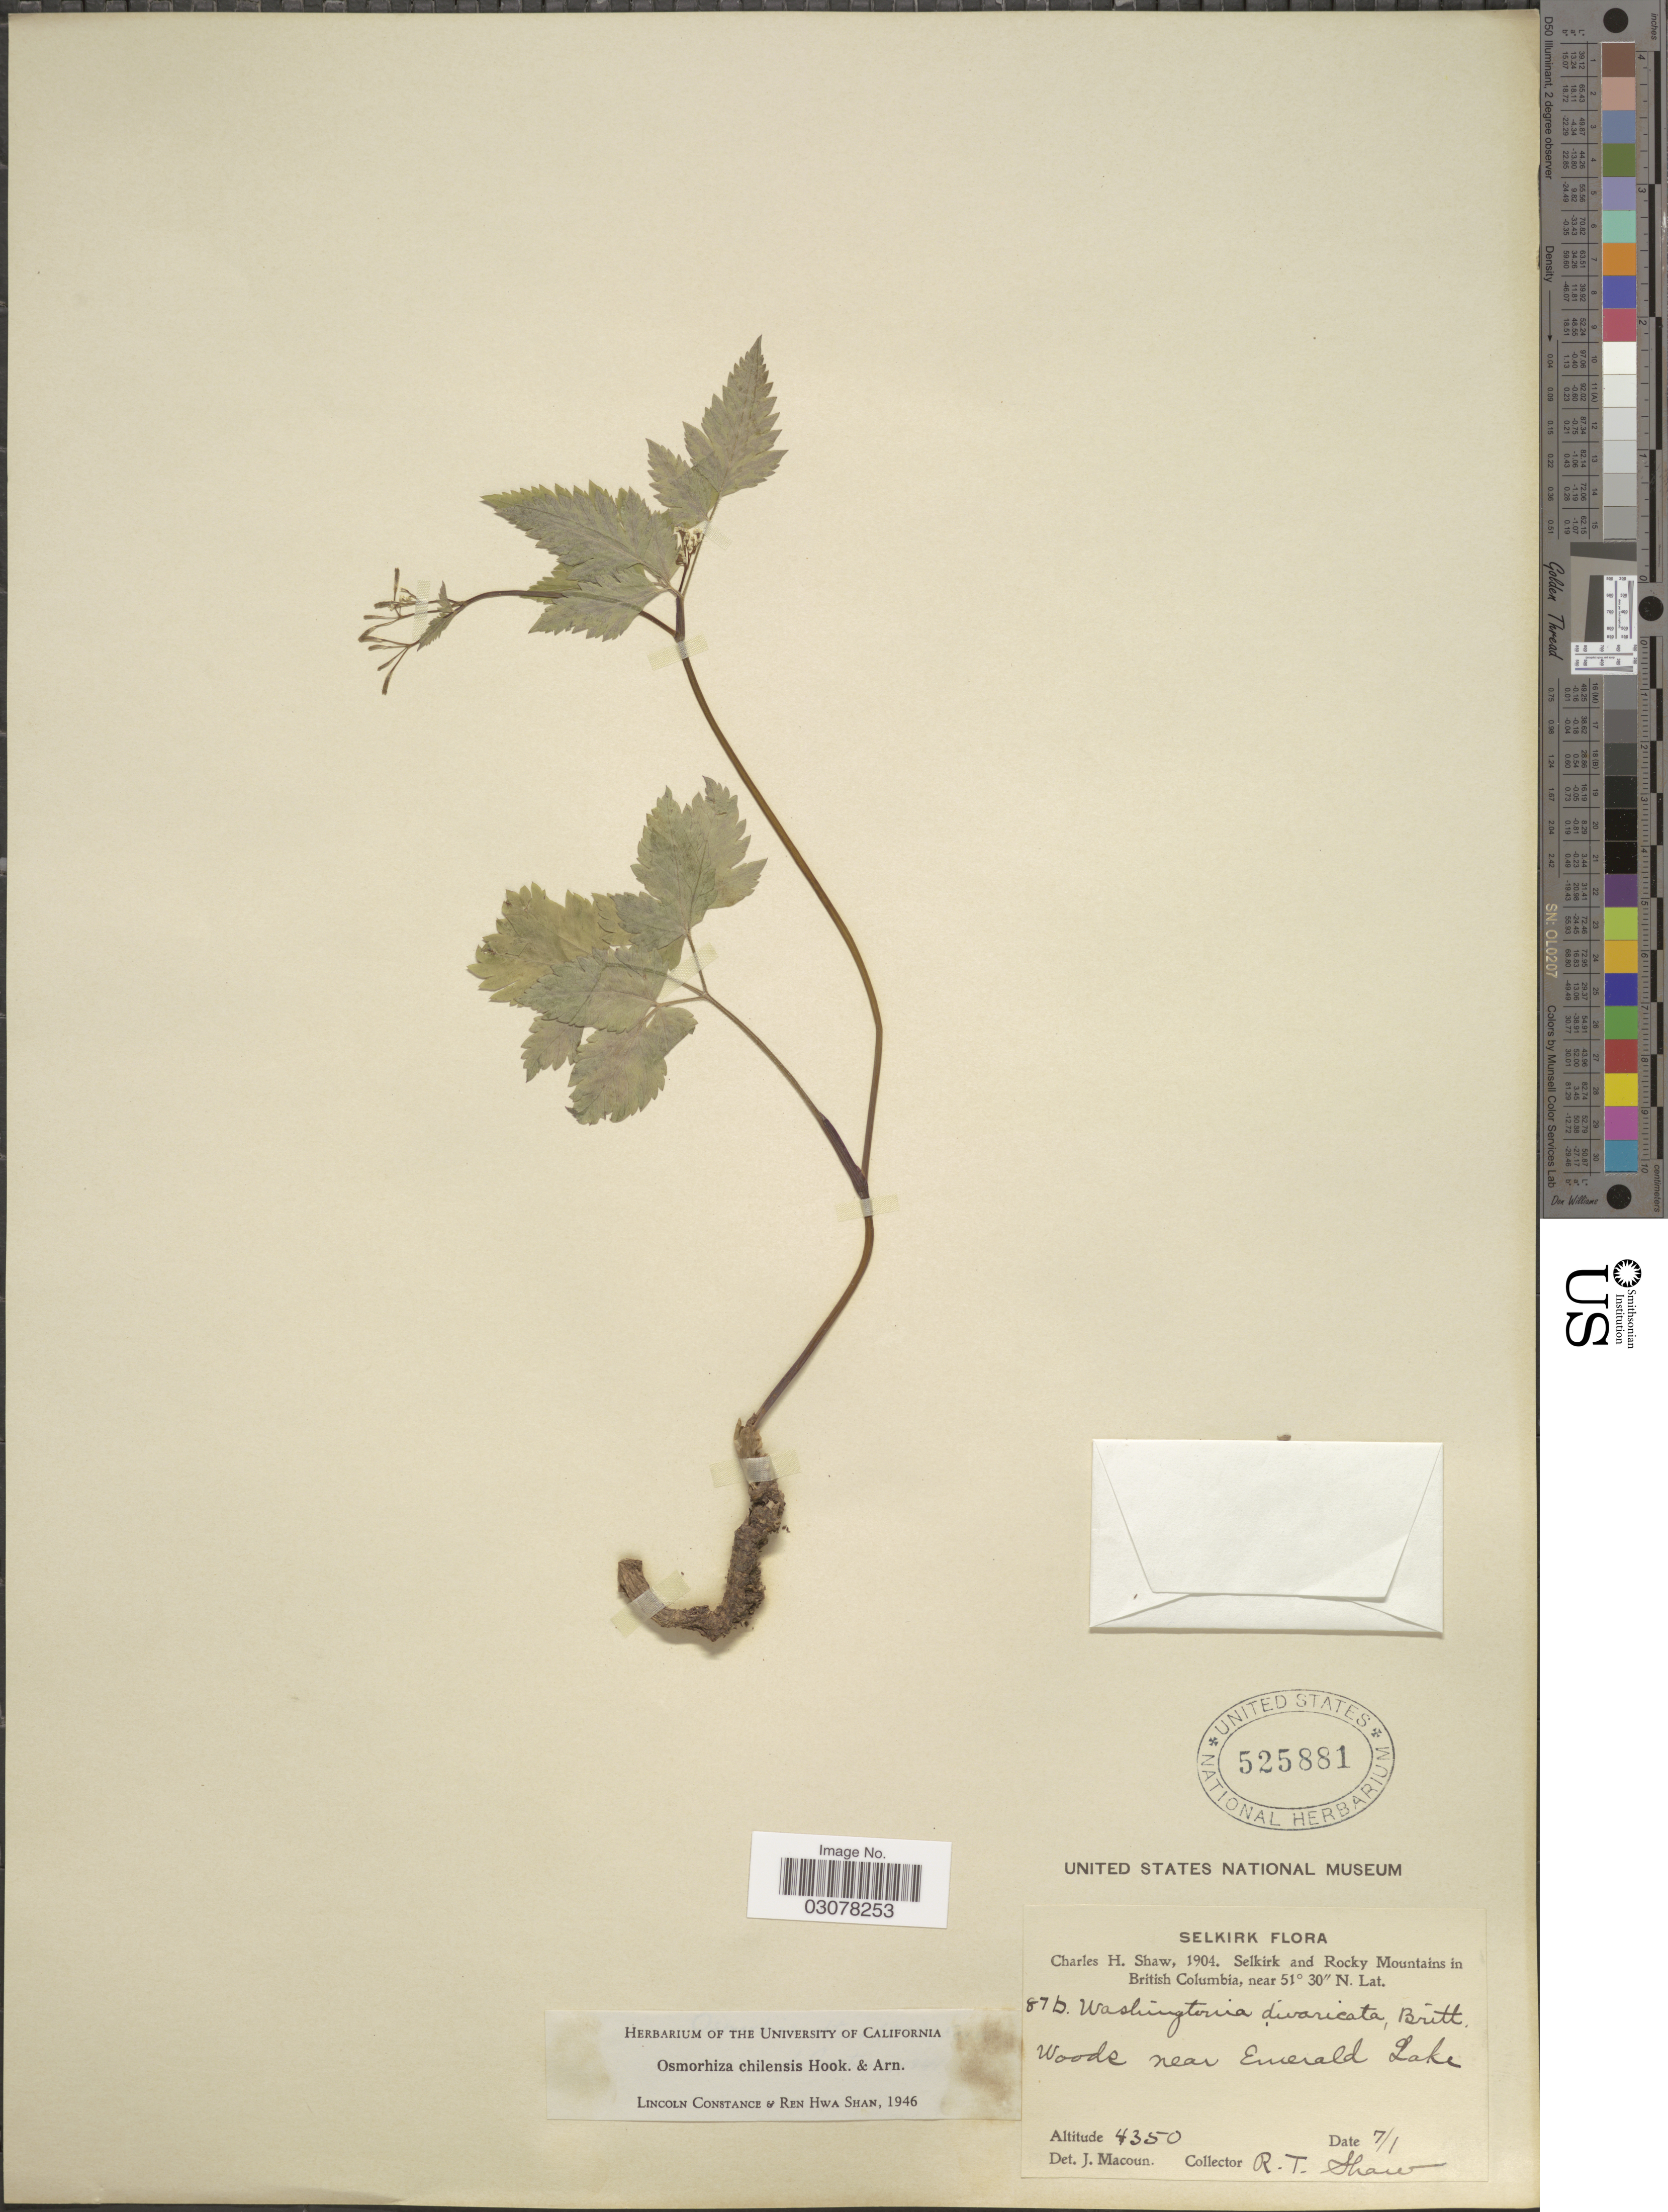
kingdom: Plantae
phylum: Tracheophyta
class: Magnoliopsida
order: Apiales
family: Apiaceae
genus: Osmorhiza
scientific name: Osmorhiza chilensis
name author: Hook. & Arn.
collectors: R. T. Shaw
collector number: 87D*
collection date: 1904-01-07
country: Canada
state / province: British Columbia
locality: Selkirk and Rocky Mountains in British Columbia. Near Emerald Lake.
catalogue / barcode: US 525881